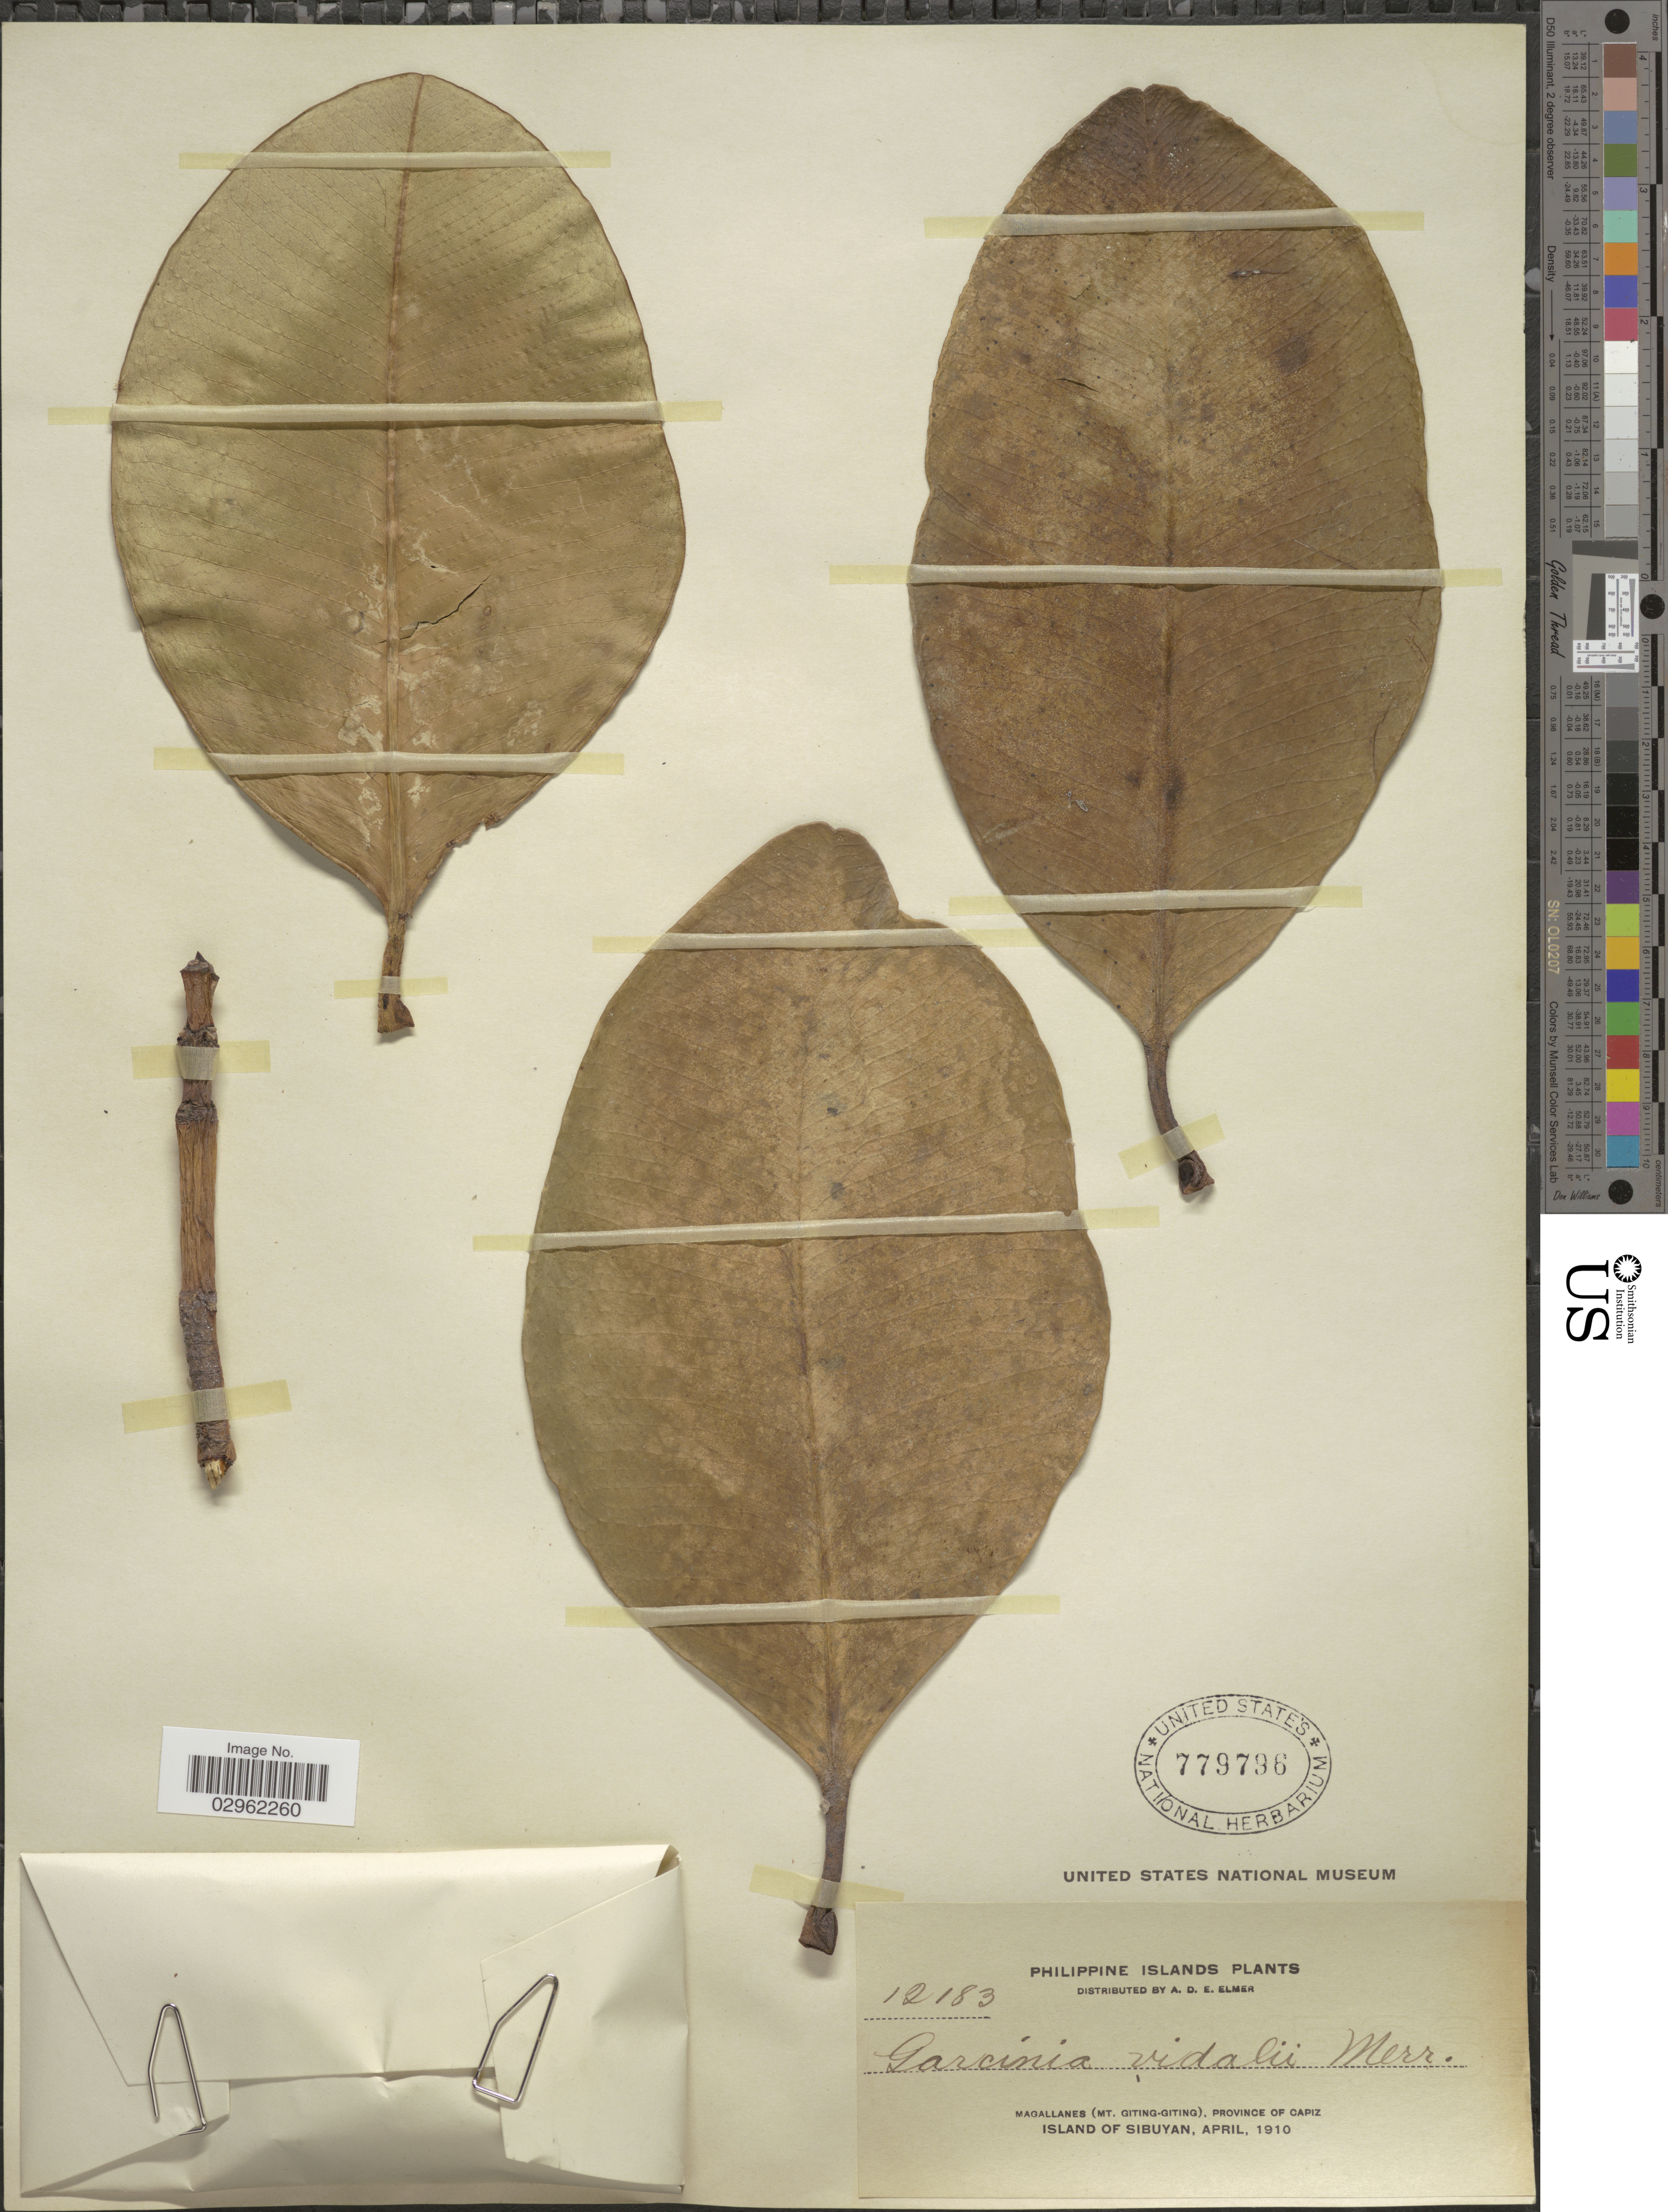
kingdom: Plantae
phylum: Tracheophyta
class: Magnoliopsida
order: Malpighiales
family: Clusiaceae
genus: Garcinia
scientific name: Garcinia vidalii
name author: Merr.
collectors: A. D. E. Elmer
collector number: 12183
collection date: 1910-04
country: Philippines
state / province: Western Visayas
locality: Magallanes (Mt. Giting-Giting), Province of Capiz, Island of Sibuyan.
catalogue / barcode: US 779796